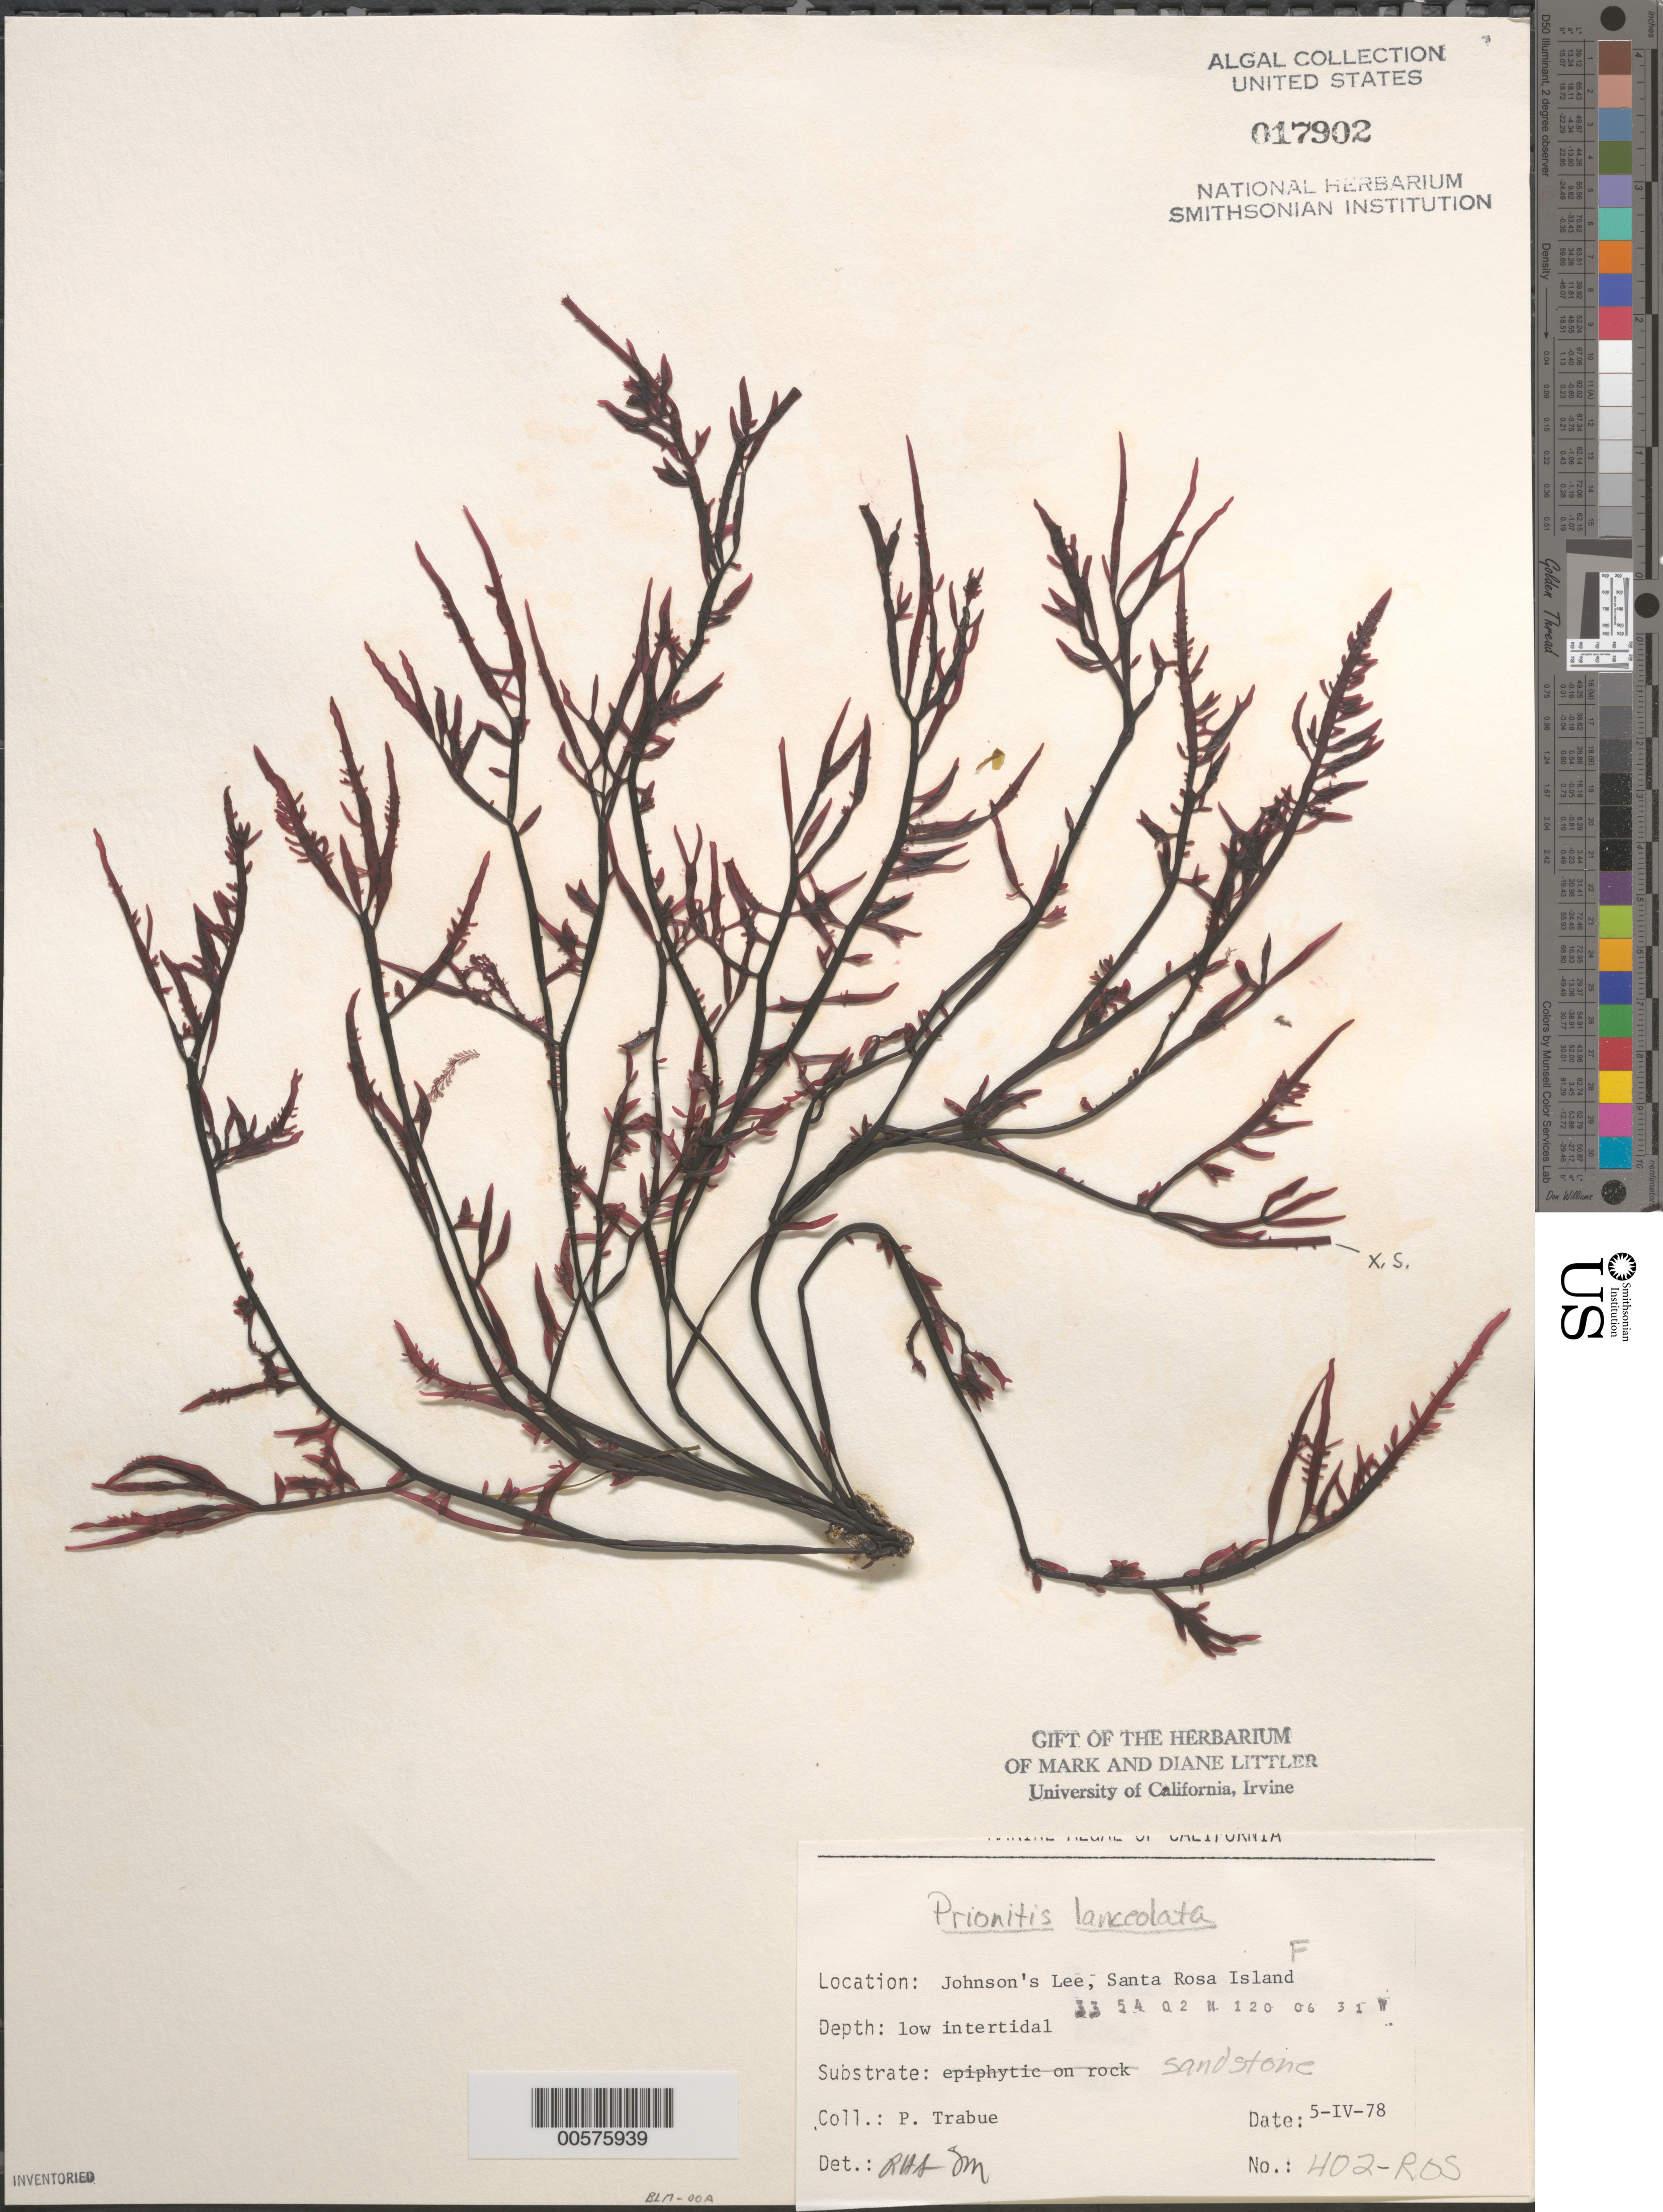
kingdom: Plantae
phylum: Rhodophyta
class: Florideophyceae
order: Cryptonemiales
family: Cryptonemiaceae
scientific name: Prionitis lanceolata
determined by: Sims, Robert H.; Murray, S. N.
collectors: P. J. Trabue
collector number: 402-ros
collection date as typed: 05 Apr 1978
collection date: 1978-04-05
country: United States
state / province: California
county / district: Santa Barbara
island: Santa Rosa Island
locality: Johnson's Lee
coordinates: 33 54 02 N, 120 06 31 W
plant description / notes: BLM-SOCALBIGHT Rocky Intertidal Survey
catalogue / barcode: US 17902